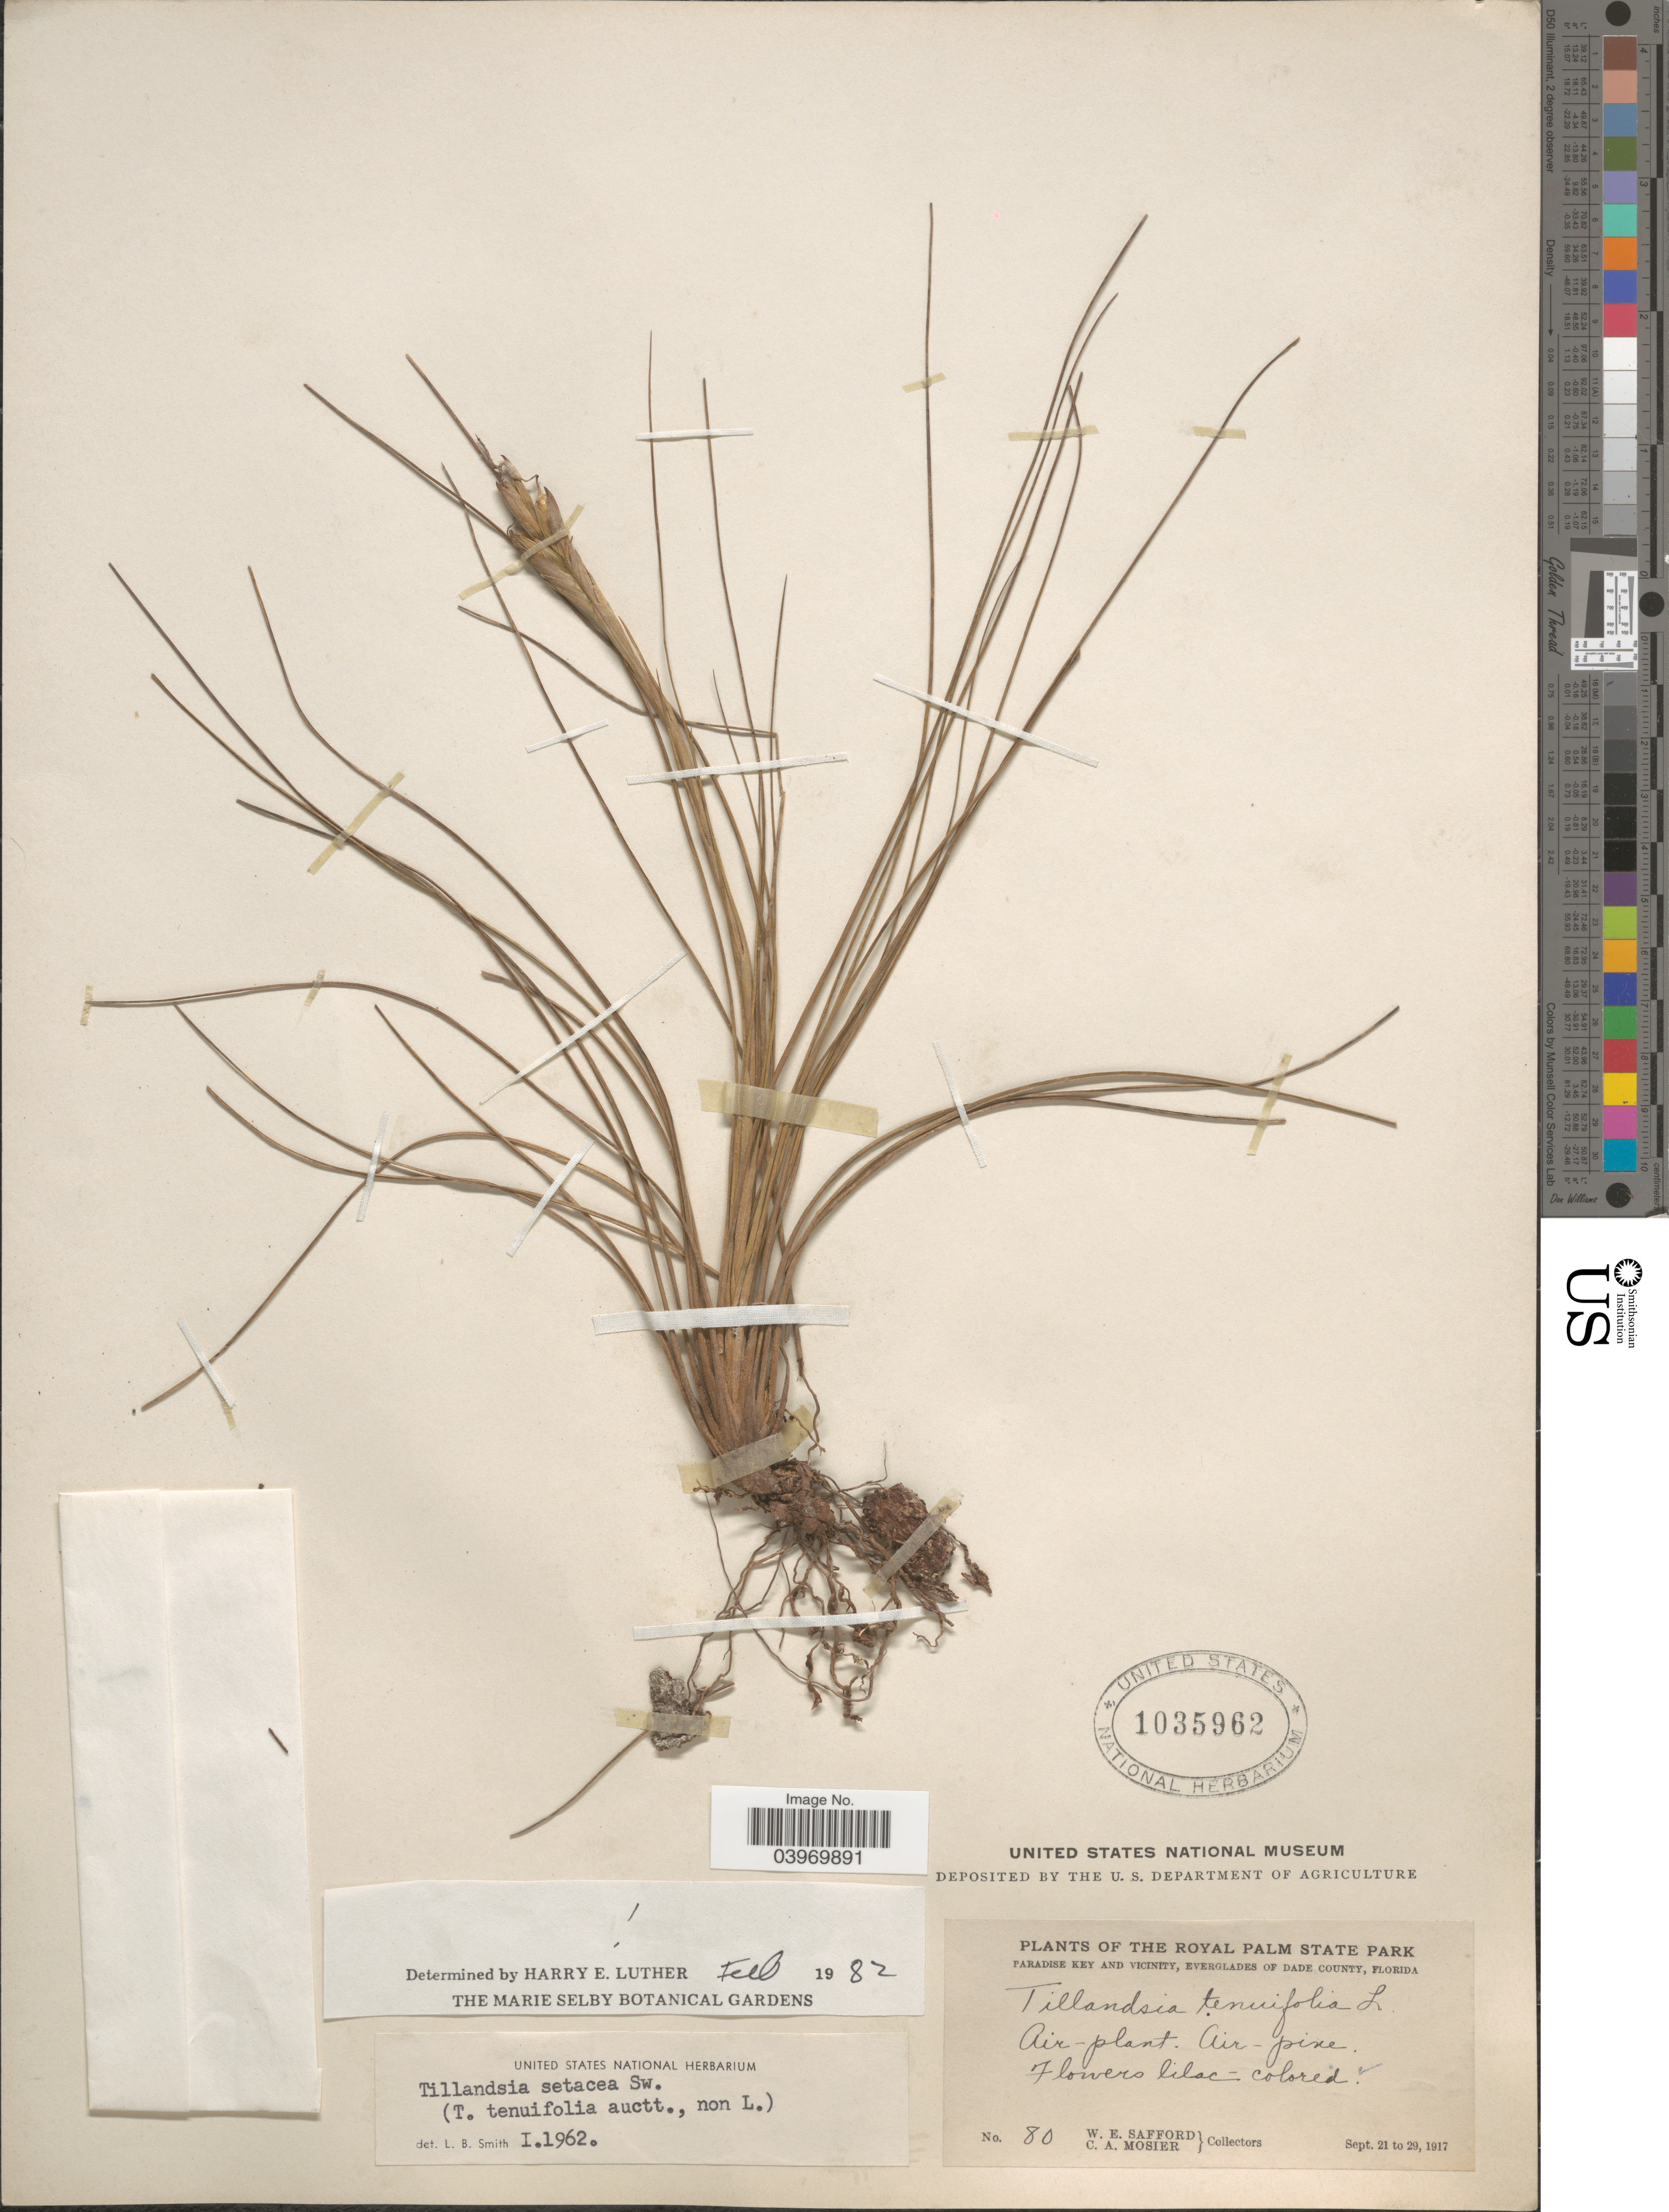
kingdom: Plantae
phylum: Tracheophyta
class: Liliopsida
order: Poales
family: Bromeliaceae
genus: Tillandsia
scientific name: Tillandsia setacea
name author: Sw.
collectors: W. E. Safford & C. A. Mosier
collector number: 80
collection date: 1917-09-21/1917-09-29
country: United States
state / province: Florida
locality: The Royal Palm State Park. Paradise Key and Vicinity, Everglades of Dade County.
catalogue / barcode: US 1035962